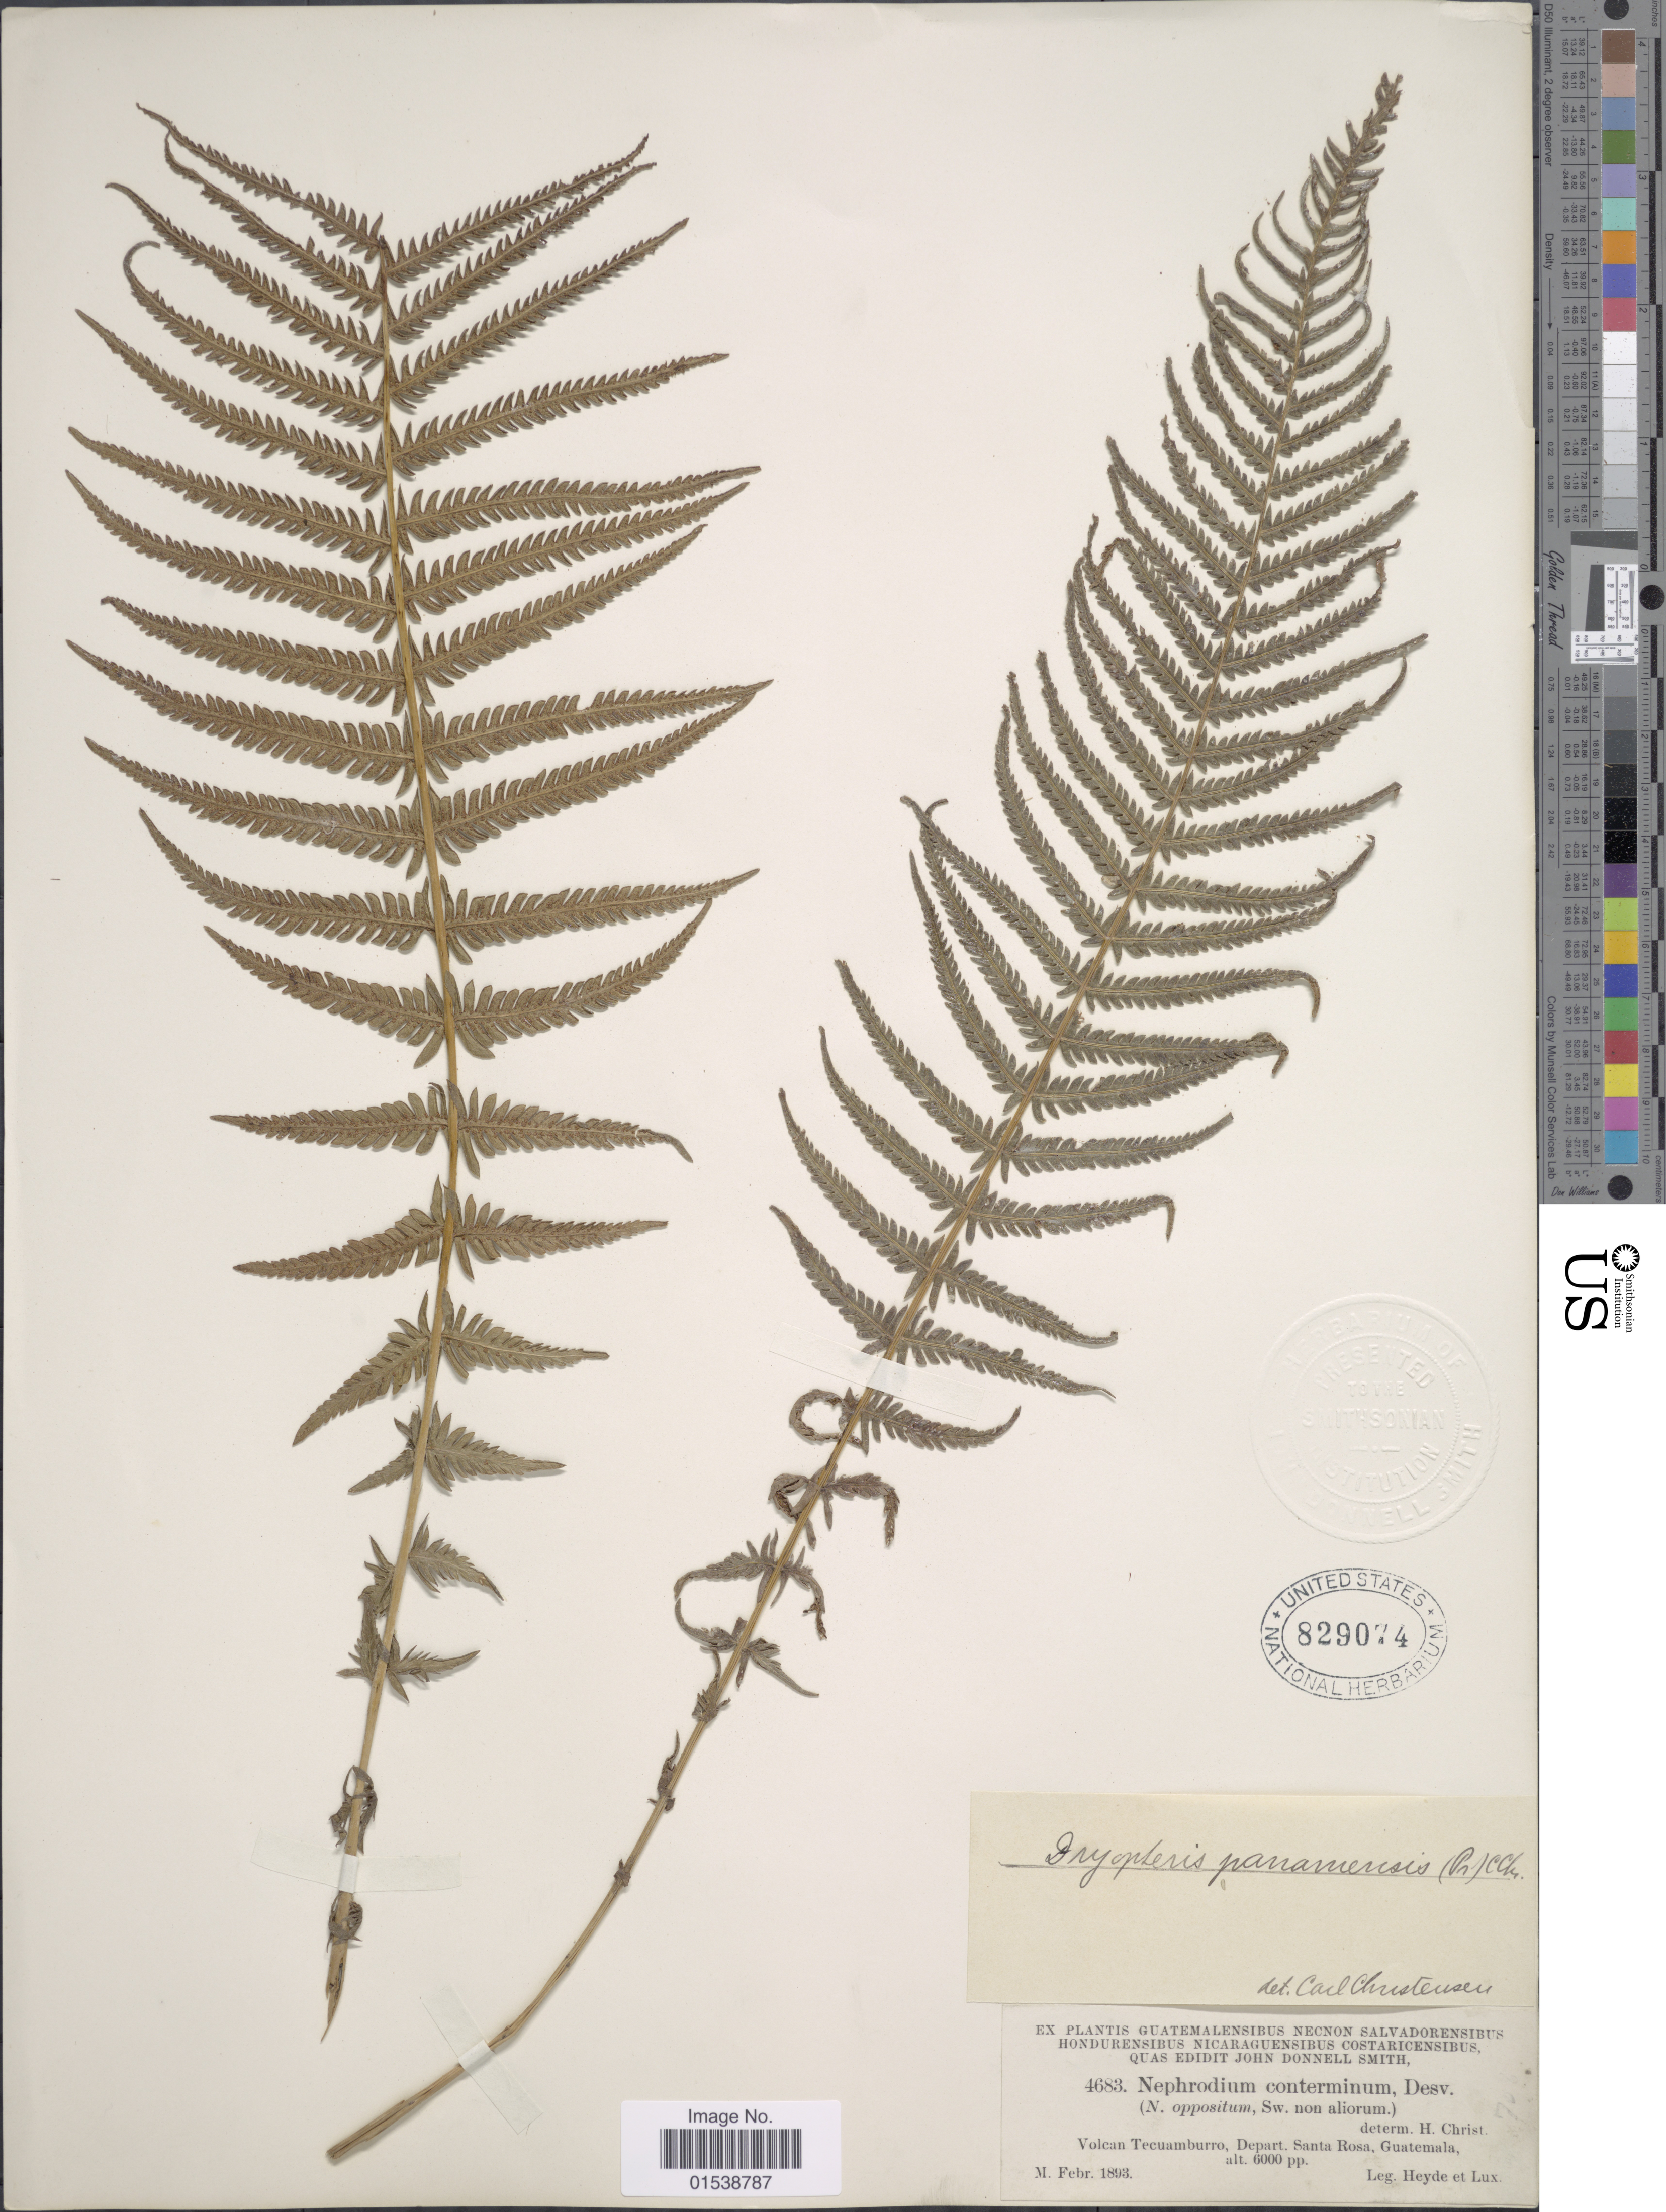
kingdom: Plantae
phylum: Tracheophyta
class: Polypodiopsida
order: Polypodiales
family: Thelypteridaceae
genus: Amauropelta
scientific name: Amauropelta resinifera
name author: (Desv.) Pic. Serm.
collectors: Heyde & Lux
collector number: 4683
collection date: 1893-02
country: Guatemala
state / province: Santa Rosa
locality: Volcan Tecuamburro, Depart. Santa Rosa, Guatemala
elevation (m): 1829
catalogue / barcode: US 829074